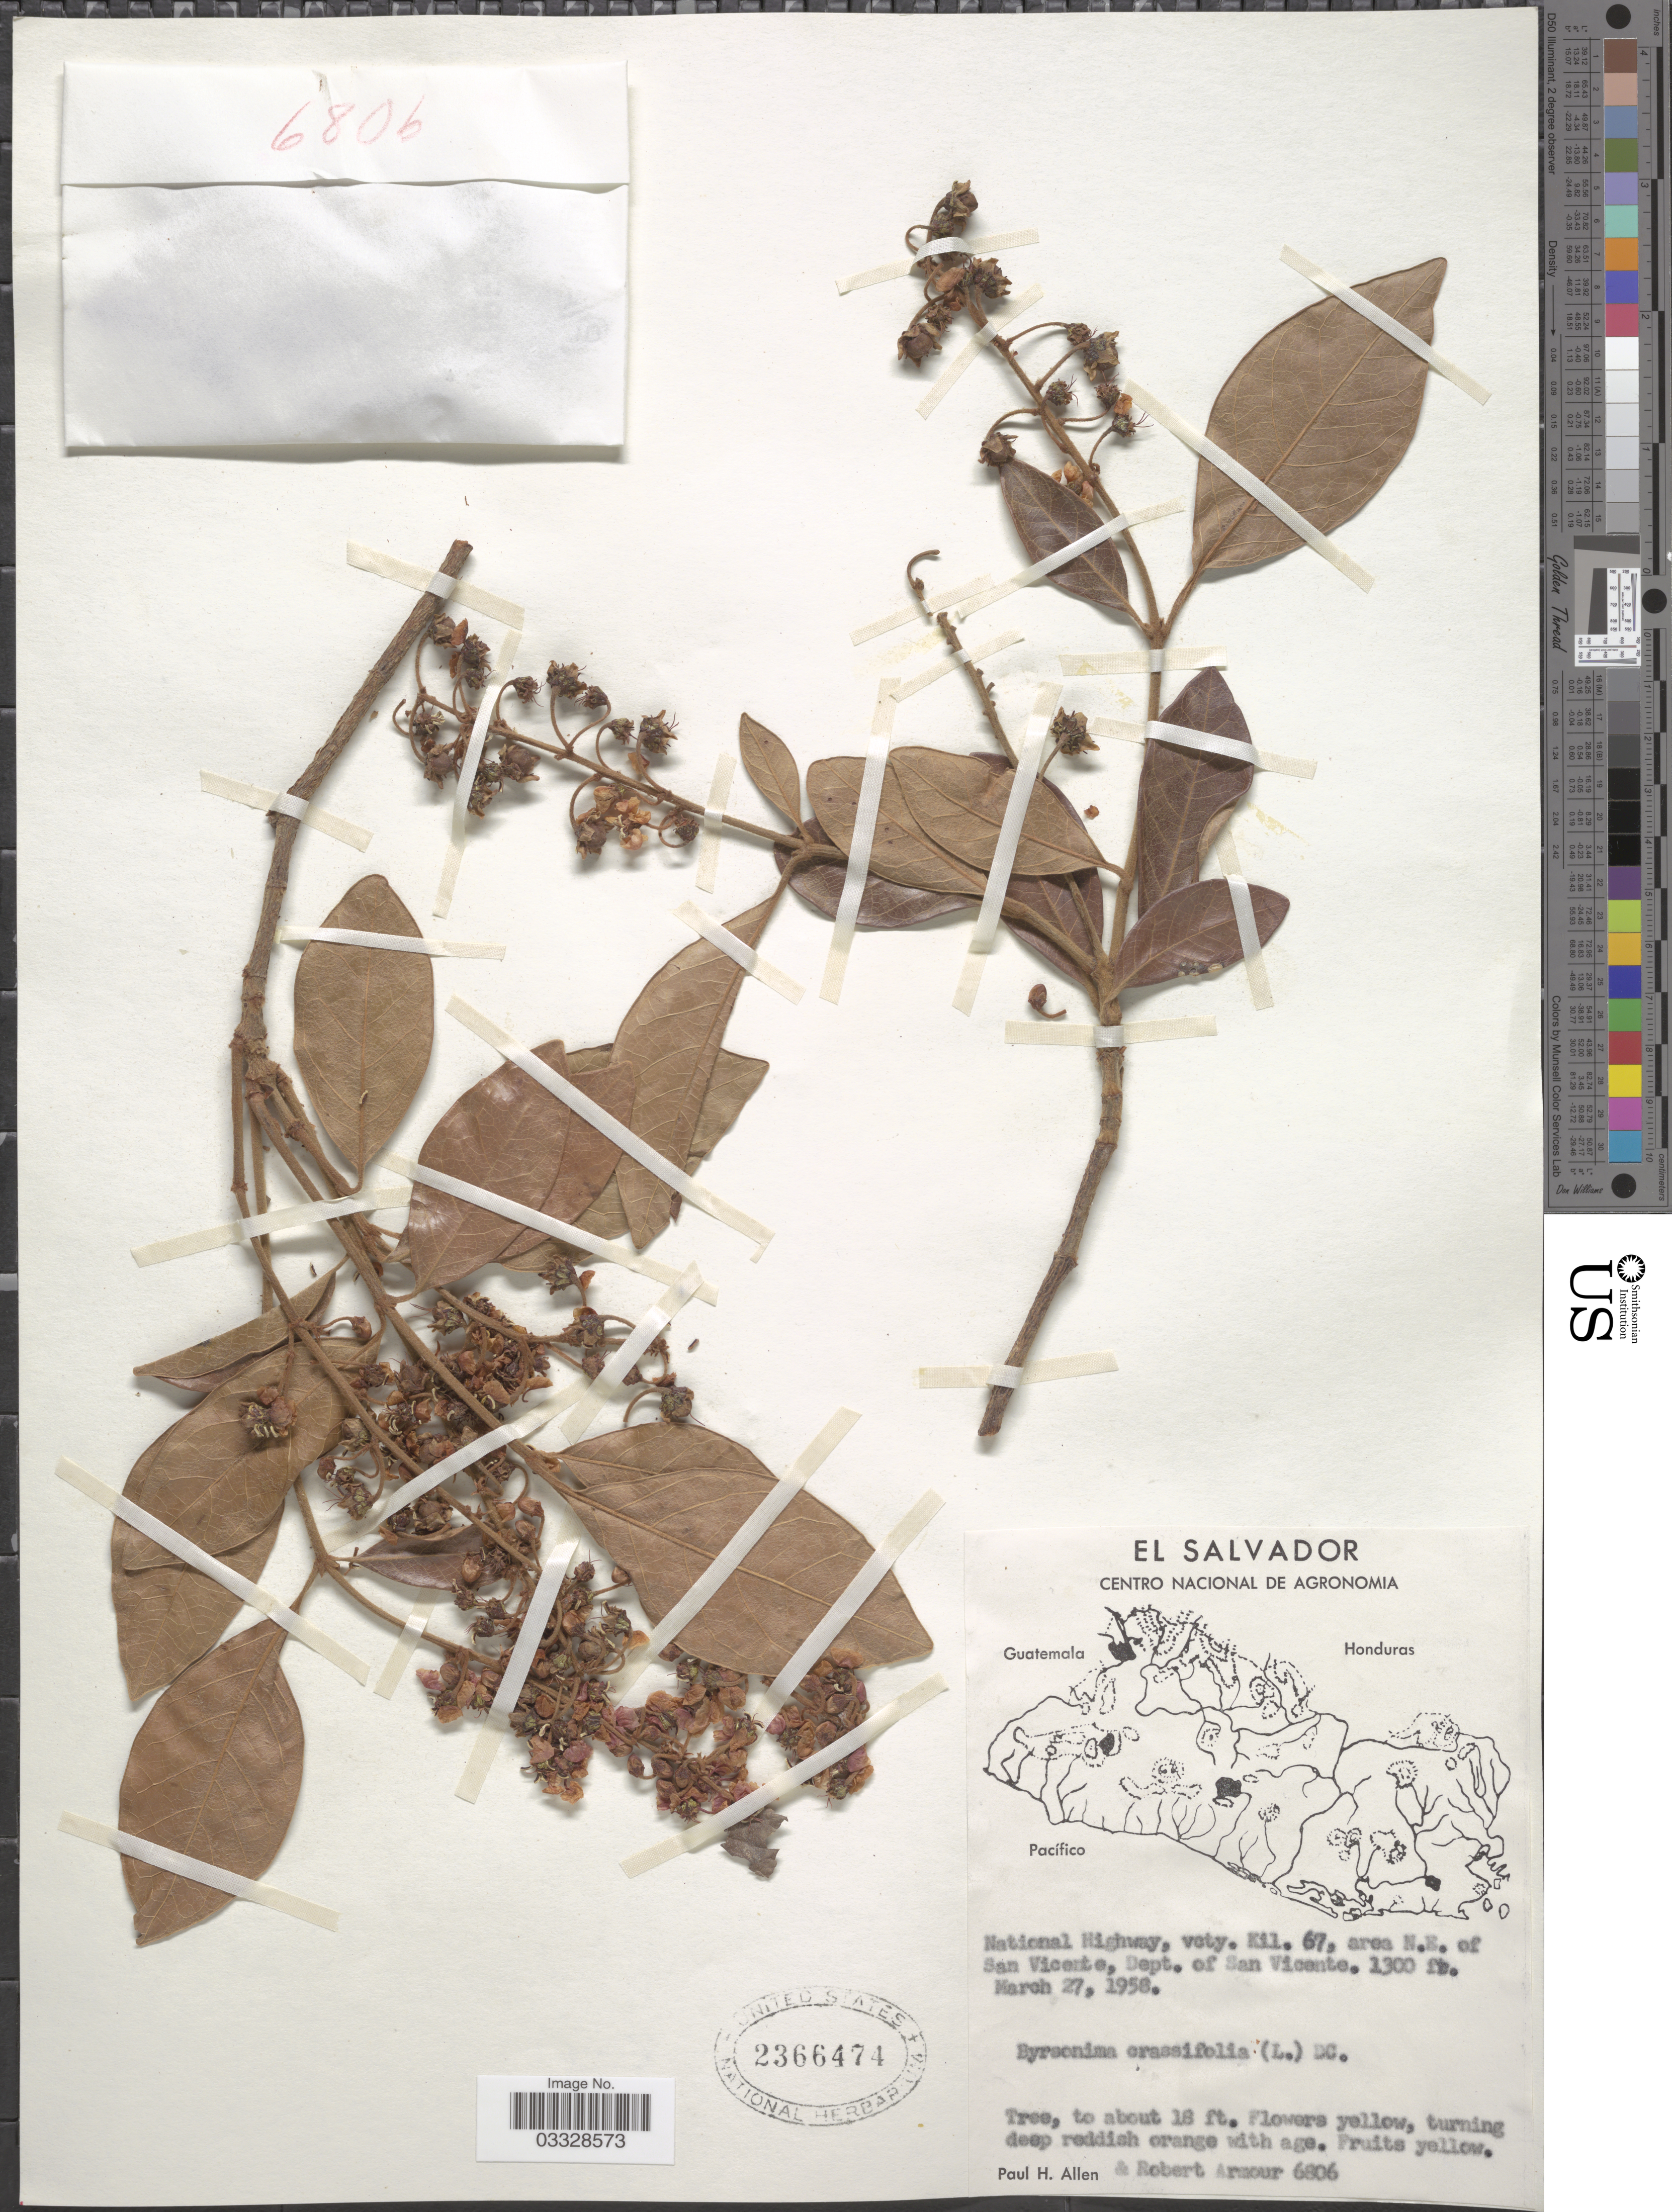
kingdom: Plantae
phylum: Tracheophyta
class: Magnoliopsida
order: Malpighiales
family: Malpighiaceae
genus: Byrsonima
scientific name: Byrsonima crassifolia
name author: (L.) Kunth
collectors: P. H. Allen & R. Armour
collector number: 6806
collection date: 1958-03-27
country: El Salvador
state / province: San Vincente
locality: National Highway, vcty. Kil. 67, area N.E. of San Vicente, Dept. of San Vicente.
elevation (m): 396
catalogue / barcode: US 2366474